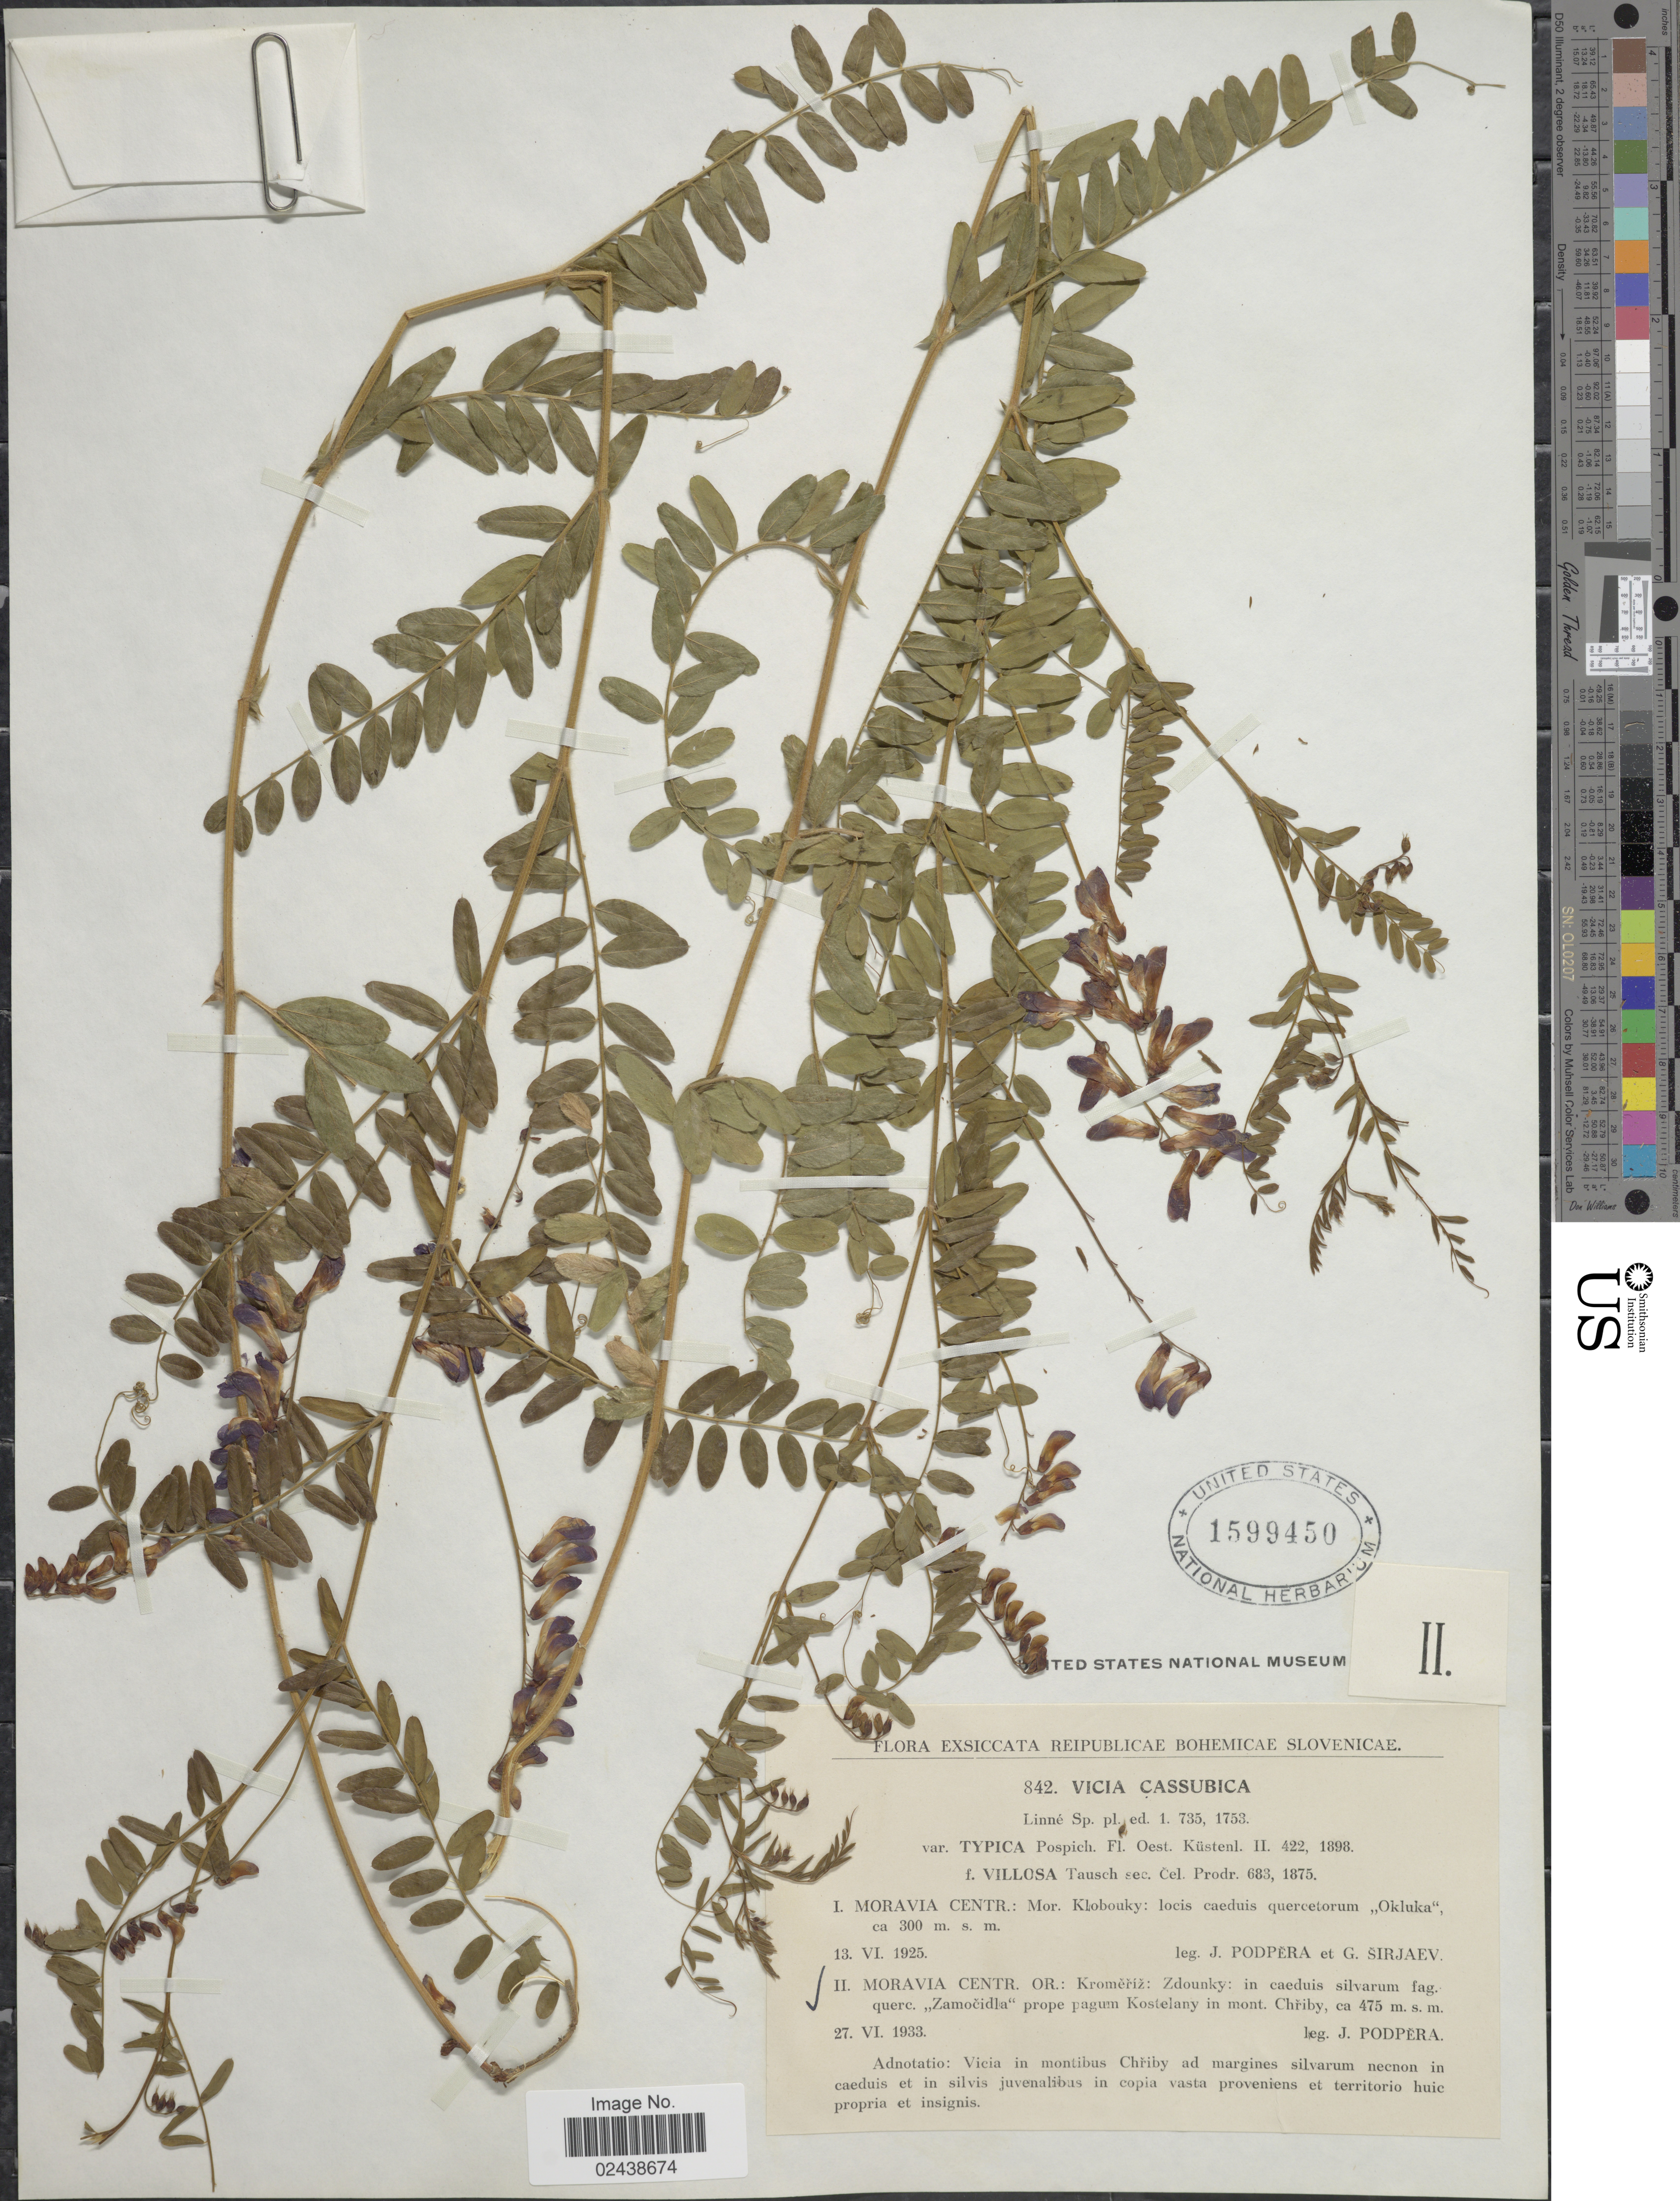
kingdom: Plantae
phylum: Tracheophyta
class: Magnoliopsida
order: Fabales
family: Fabaceae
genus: Vicia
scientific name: Vicia cassubica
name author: L.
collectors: J. Podpera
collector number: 842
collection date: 1933-06-27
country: Czechia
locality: Reipublicae Bohemicae Slovenicaw. Moravia Centr. Or.: Kromeriz Zdounky: in caeduis silvarum fag. quere. Zamocidla prope pagum Kostelany in mont. Chriby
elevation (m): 475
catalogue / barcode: US 1599450